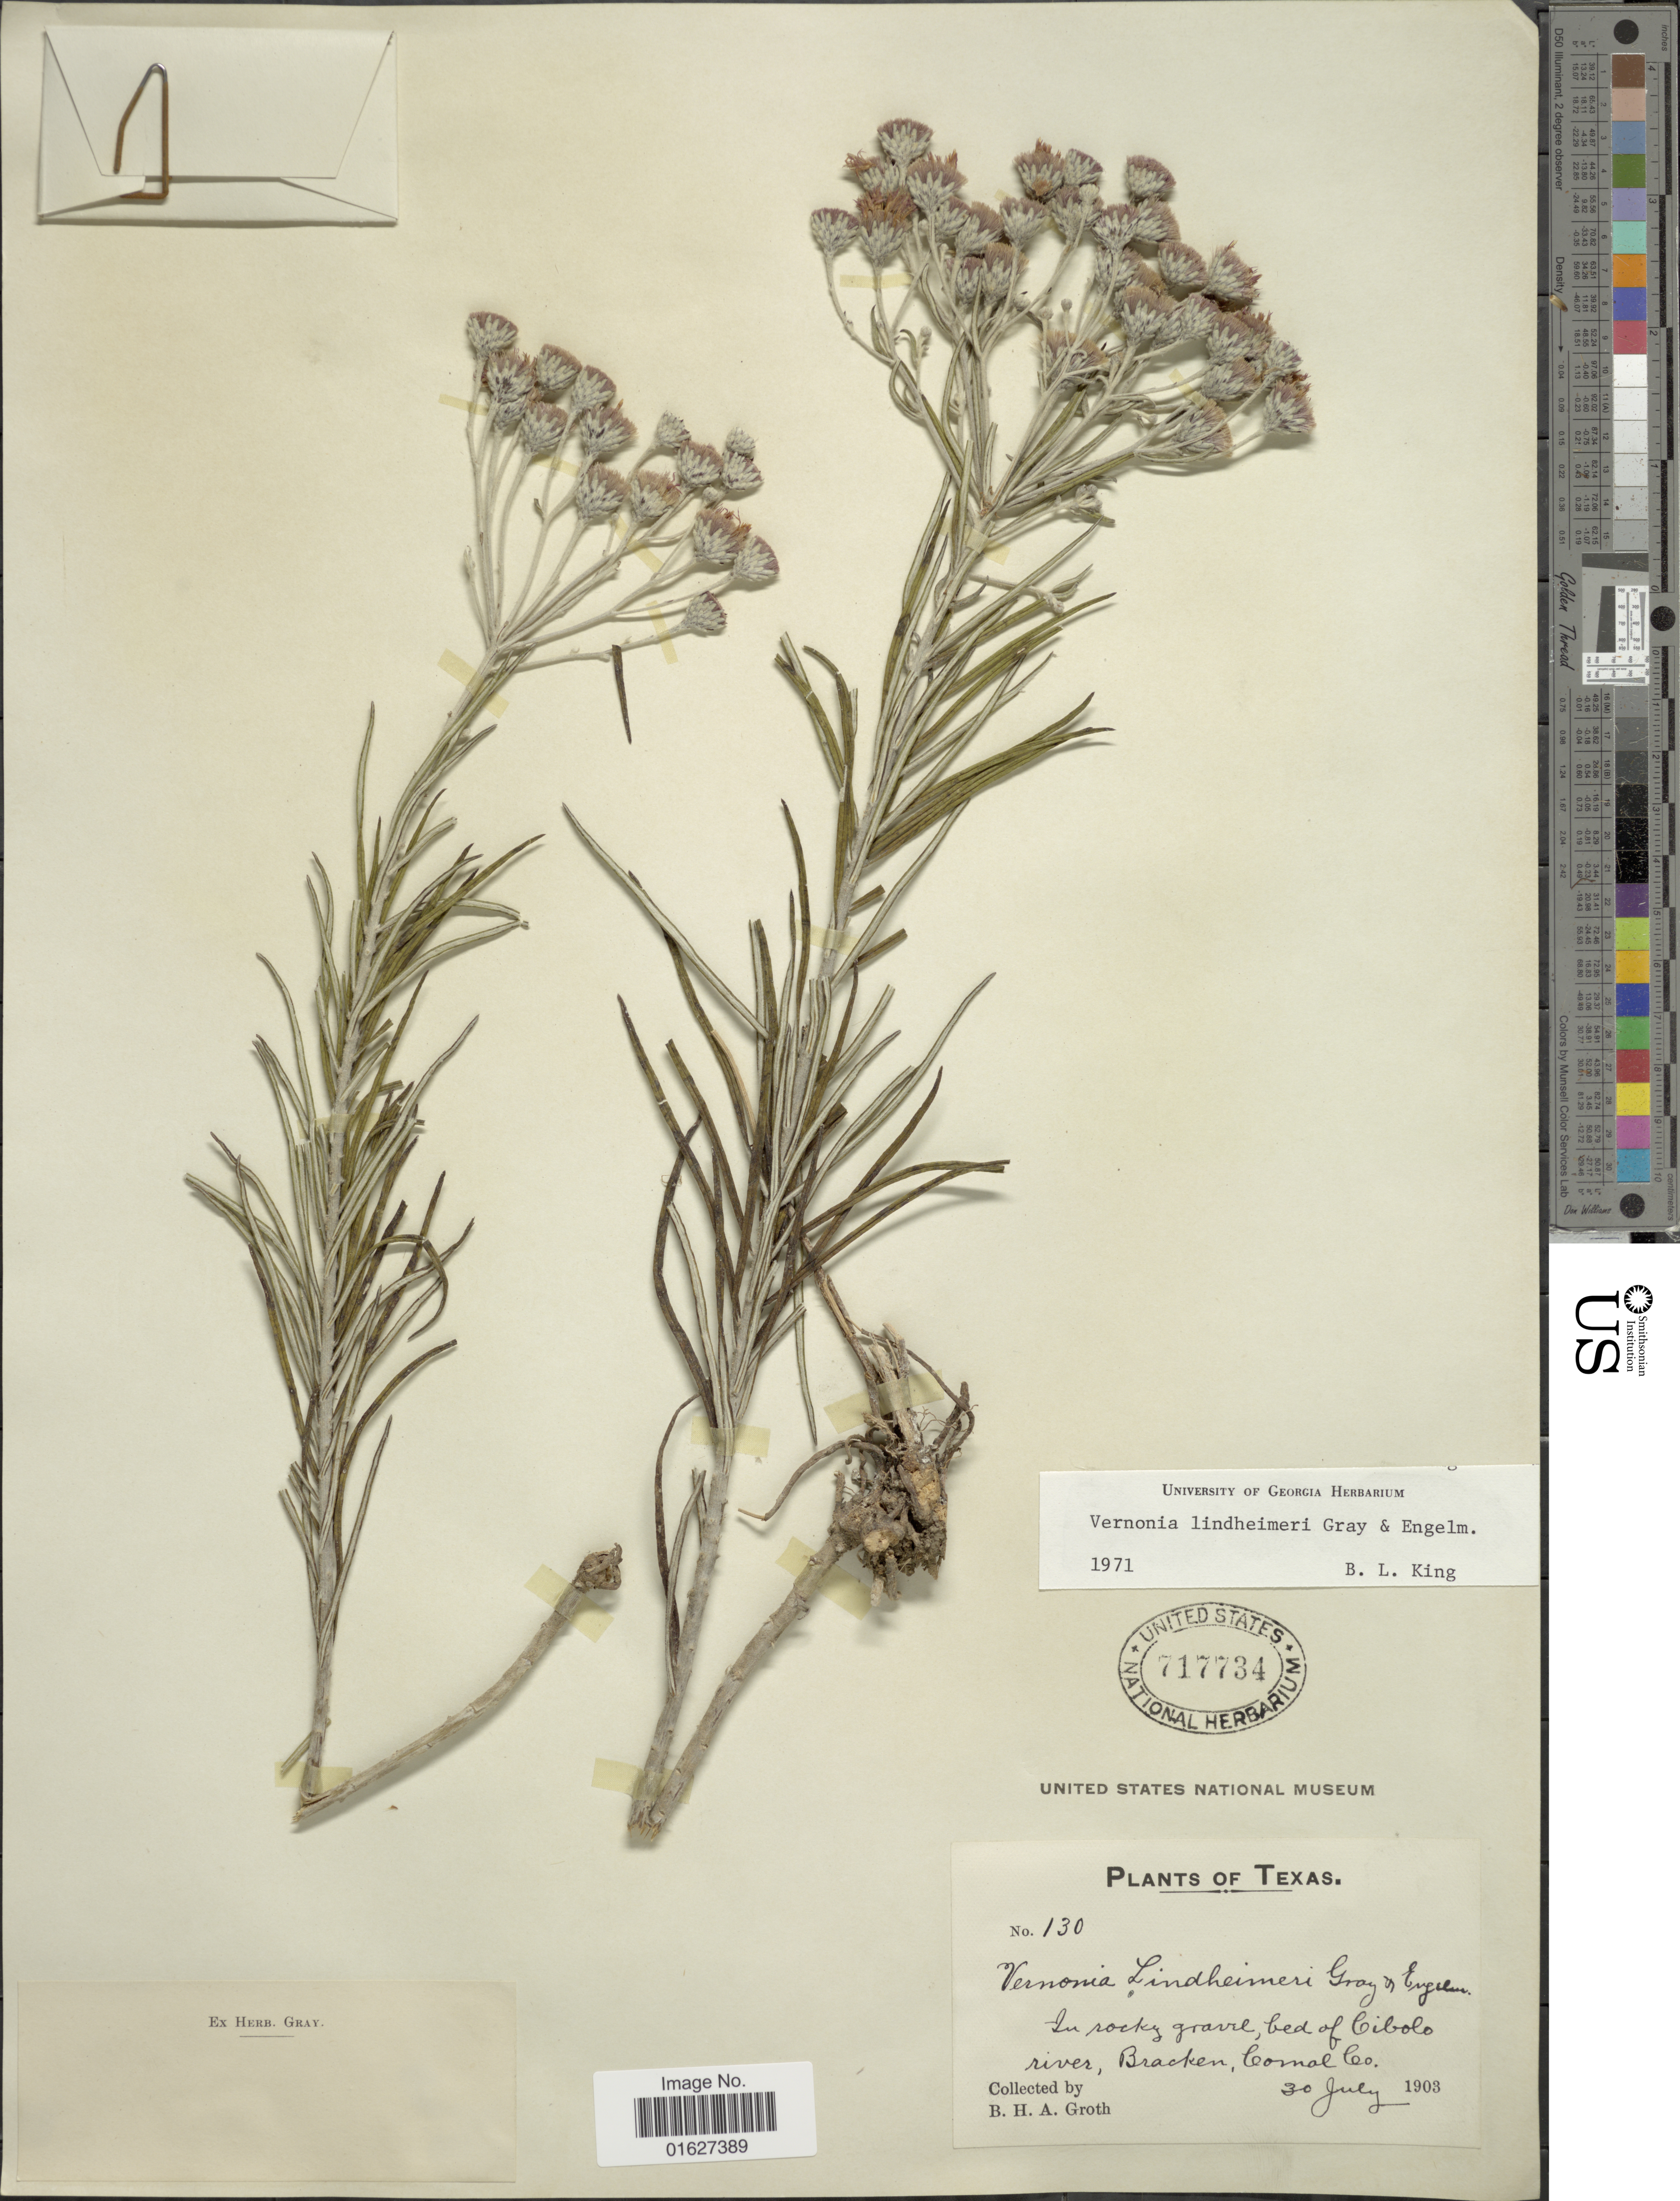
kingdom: Plantae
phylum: Tracheophyta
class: Magnoliopsida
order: Asterales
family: Asteraceae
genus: Vernonia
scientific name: Vernonia lindheimeri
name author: A. Gray & Engelm. in A. Gray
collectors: B. Groth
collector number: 130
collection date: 1903-07-30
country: United States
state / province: Texas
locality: Texas. in rocky gravel, bed of Cibolo river, Bracken, Comal Co.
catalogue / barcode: US 717734